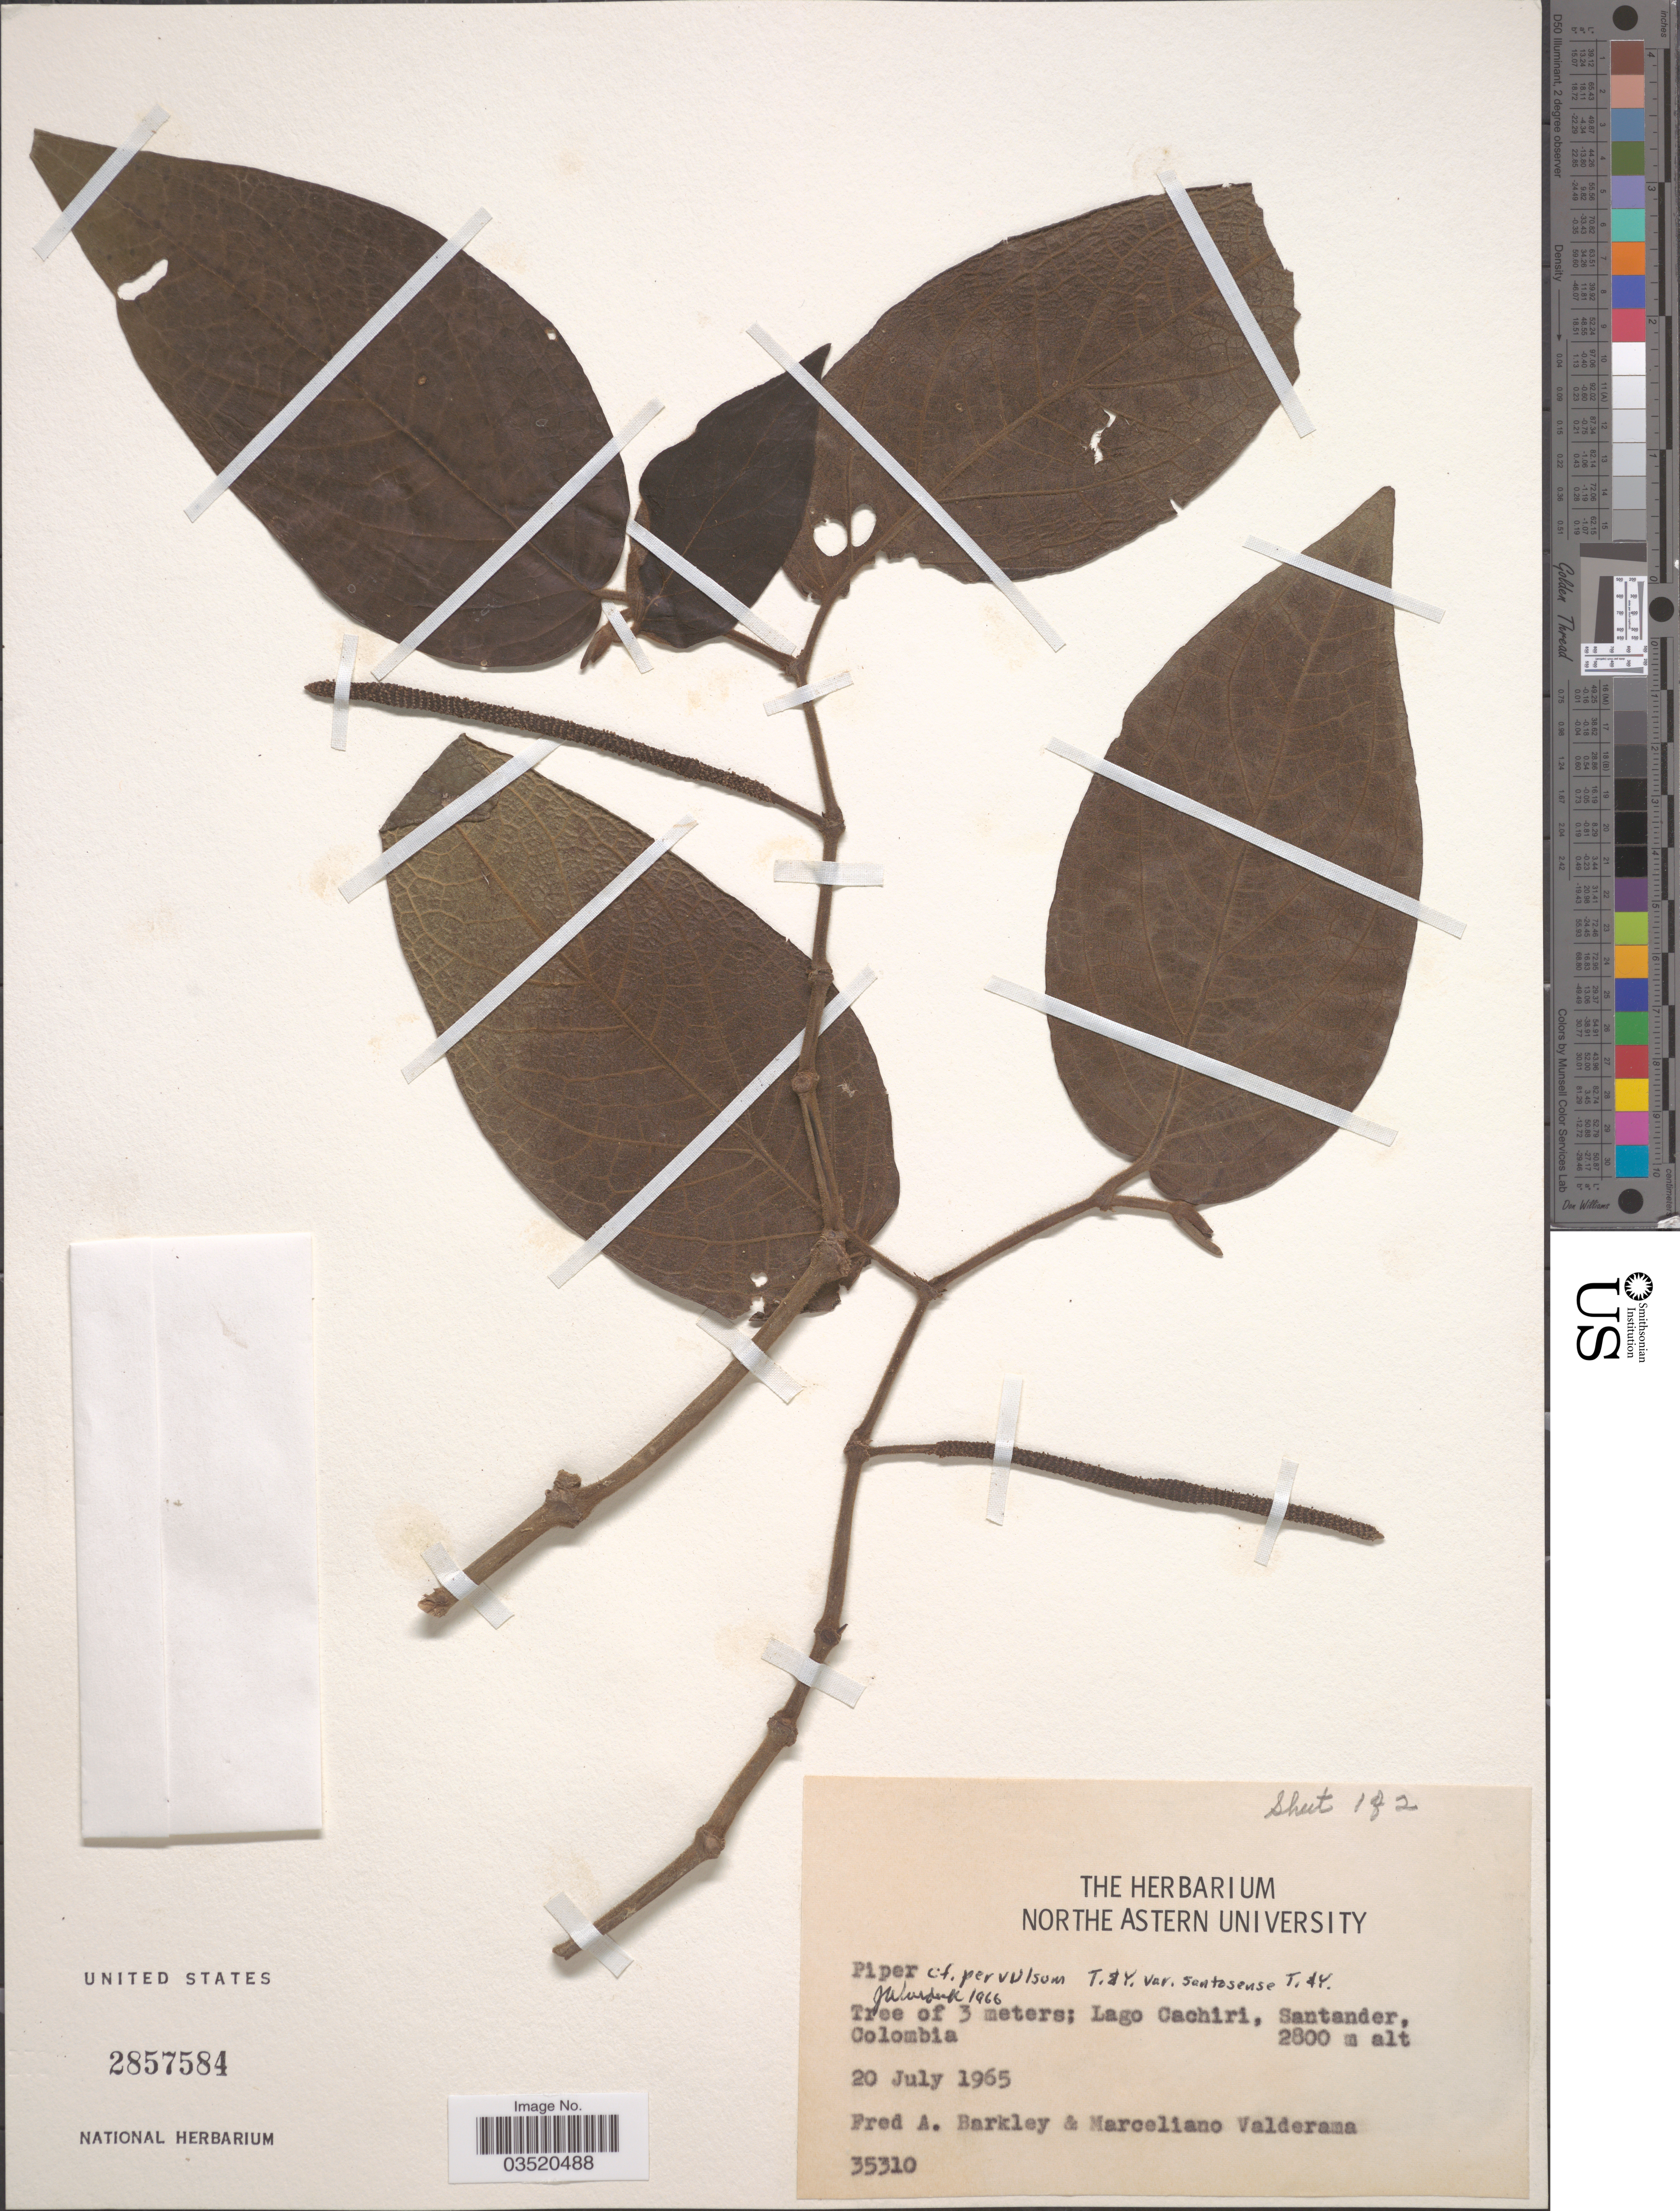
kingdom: Plantae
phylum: Tracheophyta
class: Magnoliopsida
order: Piperales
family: Piperaceae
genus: Piper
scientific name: Piper pervulsum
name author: Trel. & Yunck.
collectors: F. A. Barkley & M. Valderama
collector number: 35310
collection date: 1965-07-20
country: Colombia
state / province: Santander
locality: Lago Cachiri.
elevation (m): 2800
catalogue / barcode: US 2857584